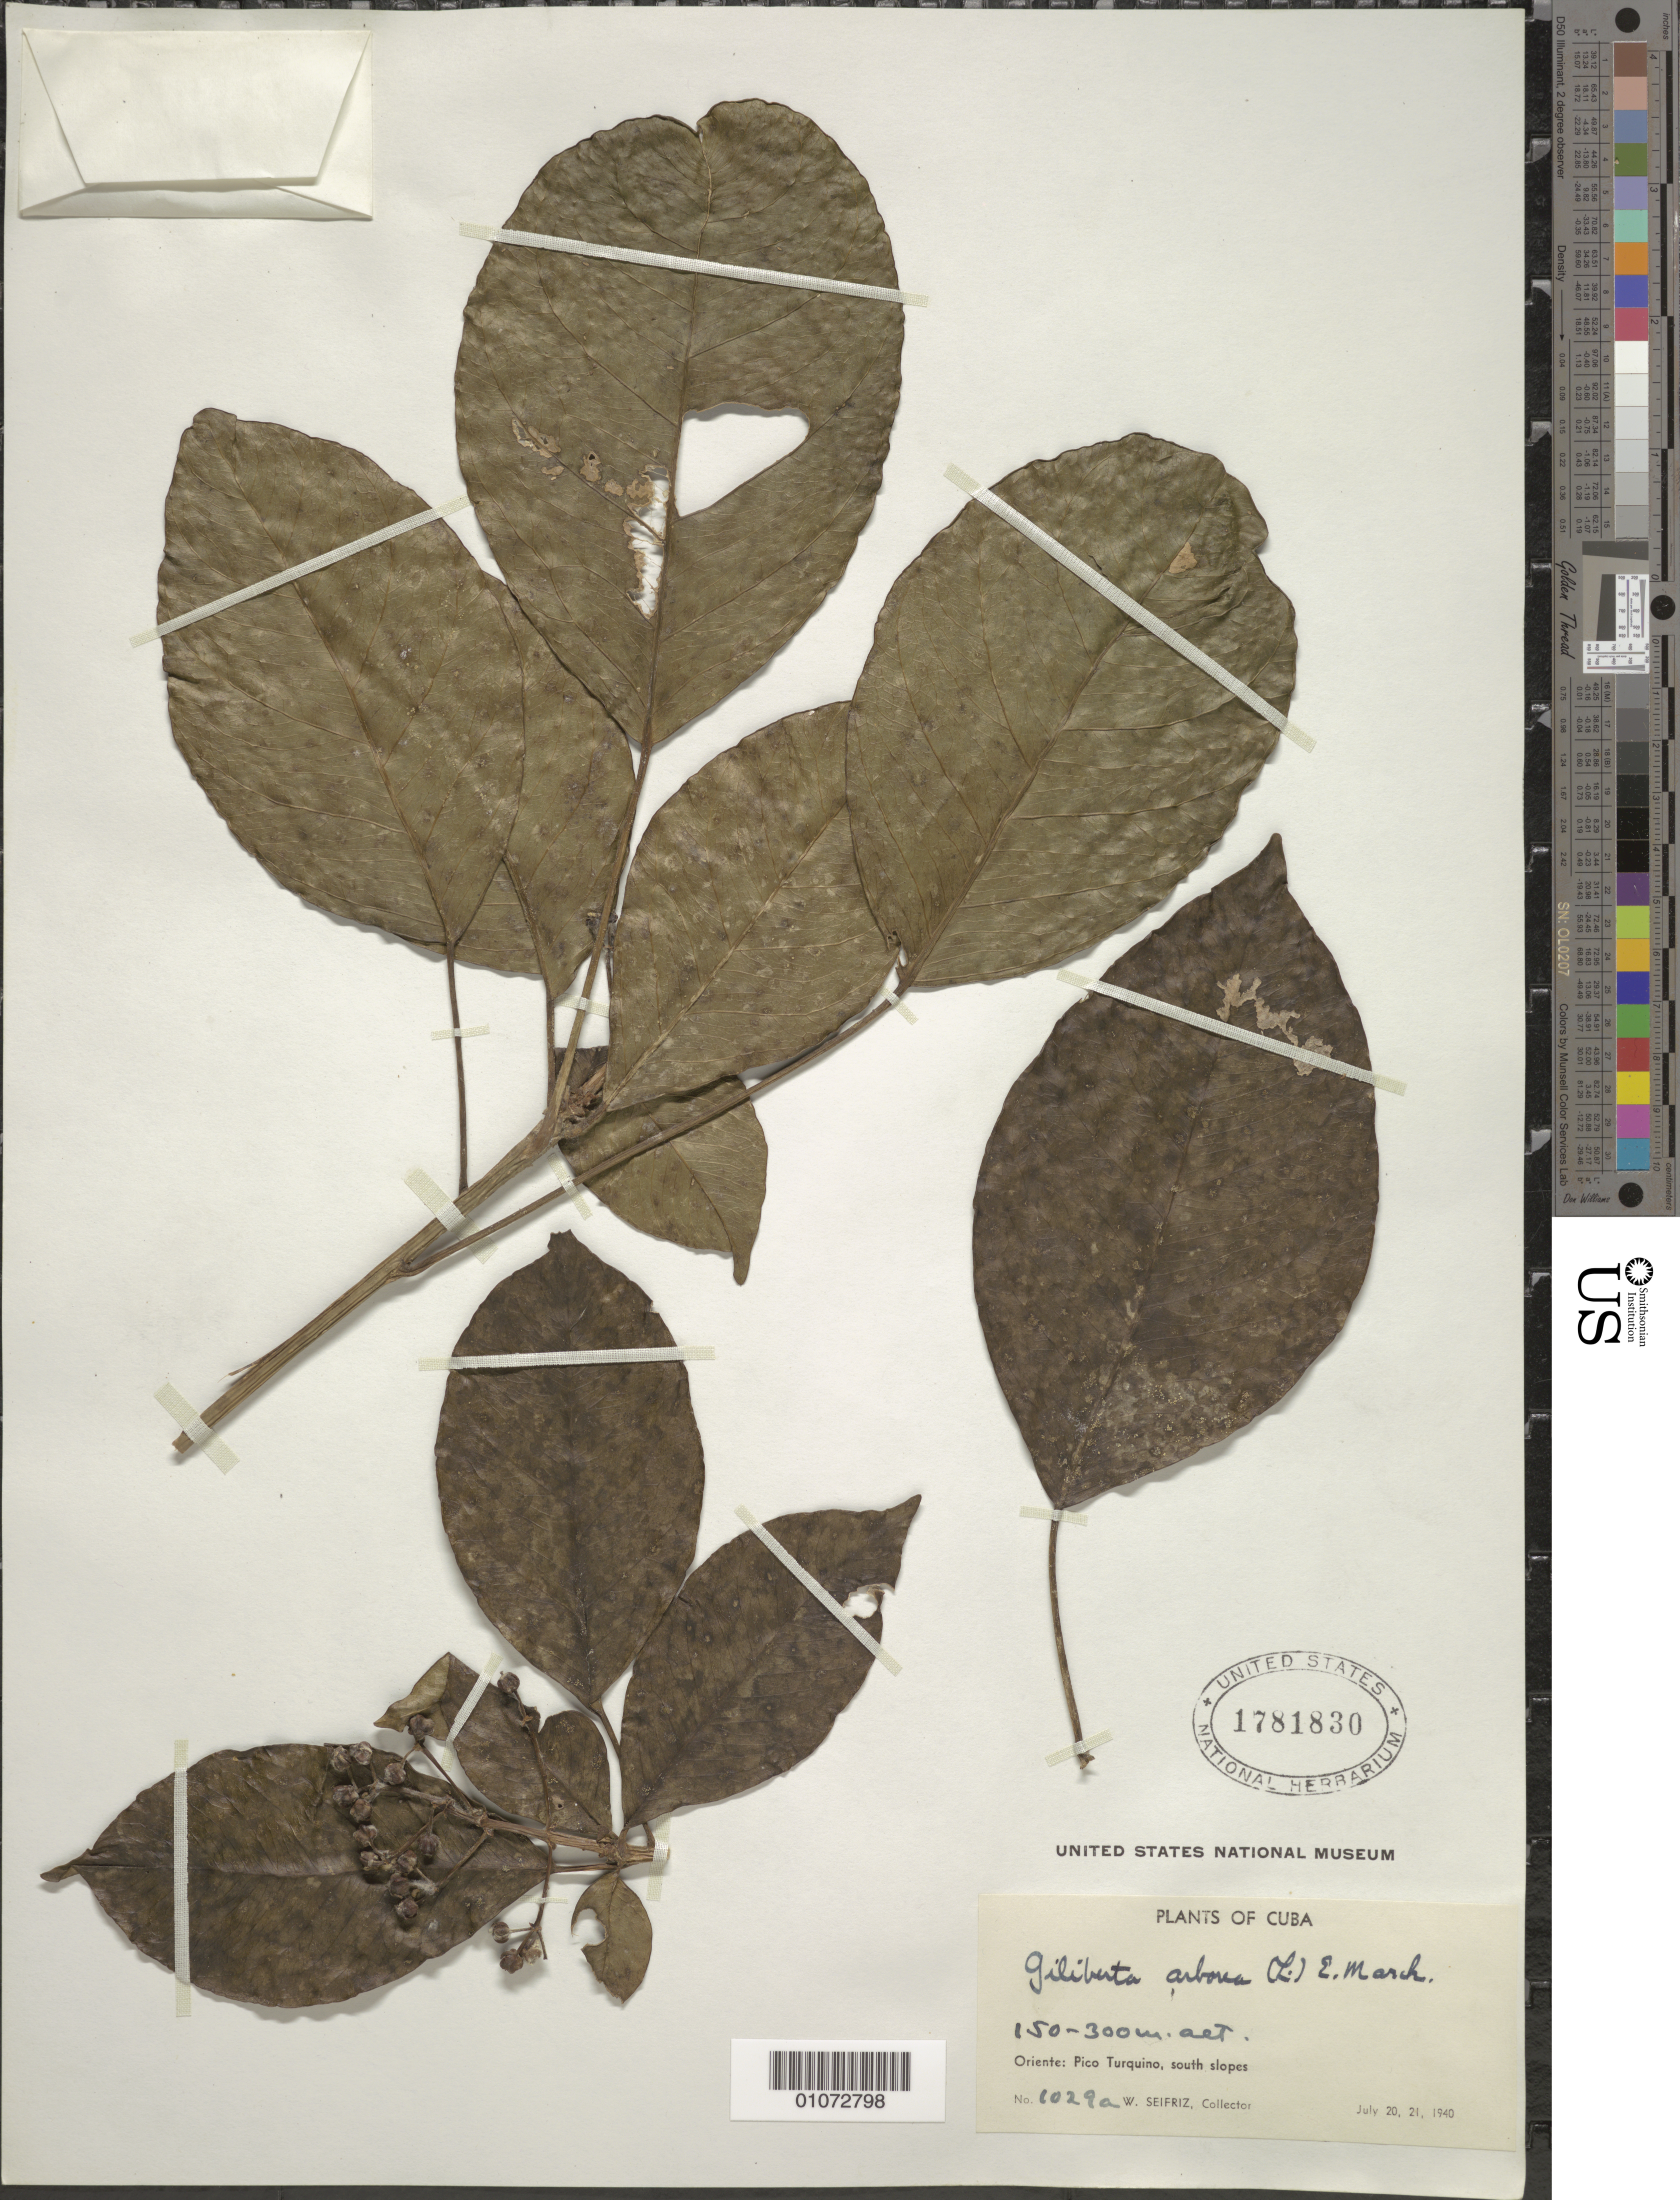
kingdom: Plantae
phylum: Tracheophyta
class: Magnoliopsida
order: Apiales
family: Araliaceae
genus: Dendropanax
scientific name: Dendropanax arboreus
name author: (L.) Decne. & Planch.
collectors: W. Seifriz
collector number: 1029a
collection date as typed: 20 Jul 1940 and 21 Jul 1940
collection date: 1940-07-20,1940-07-21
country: Cuba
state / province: Oriente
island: Cuba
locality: Pico Turquino, south slopes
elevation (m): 150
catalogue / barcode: US 1781830